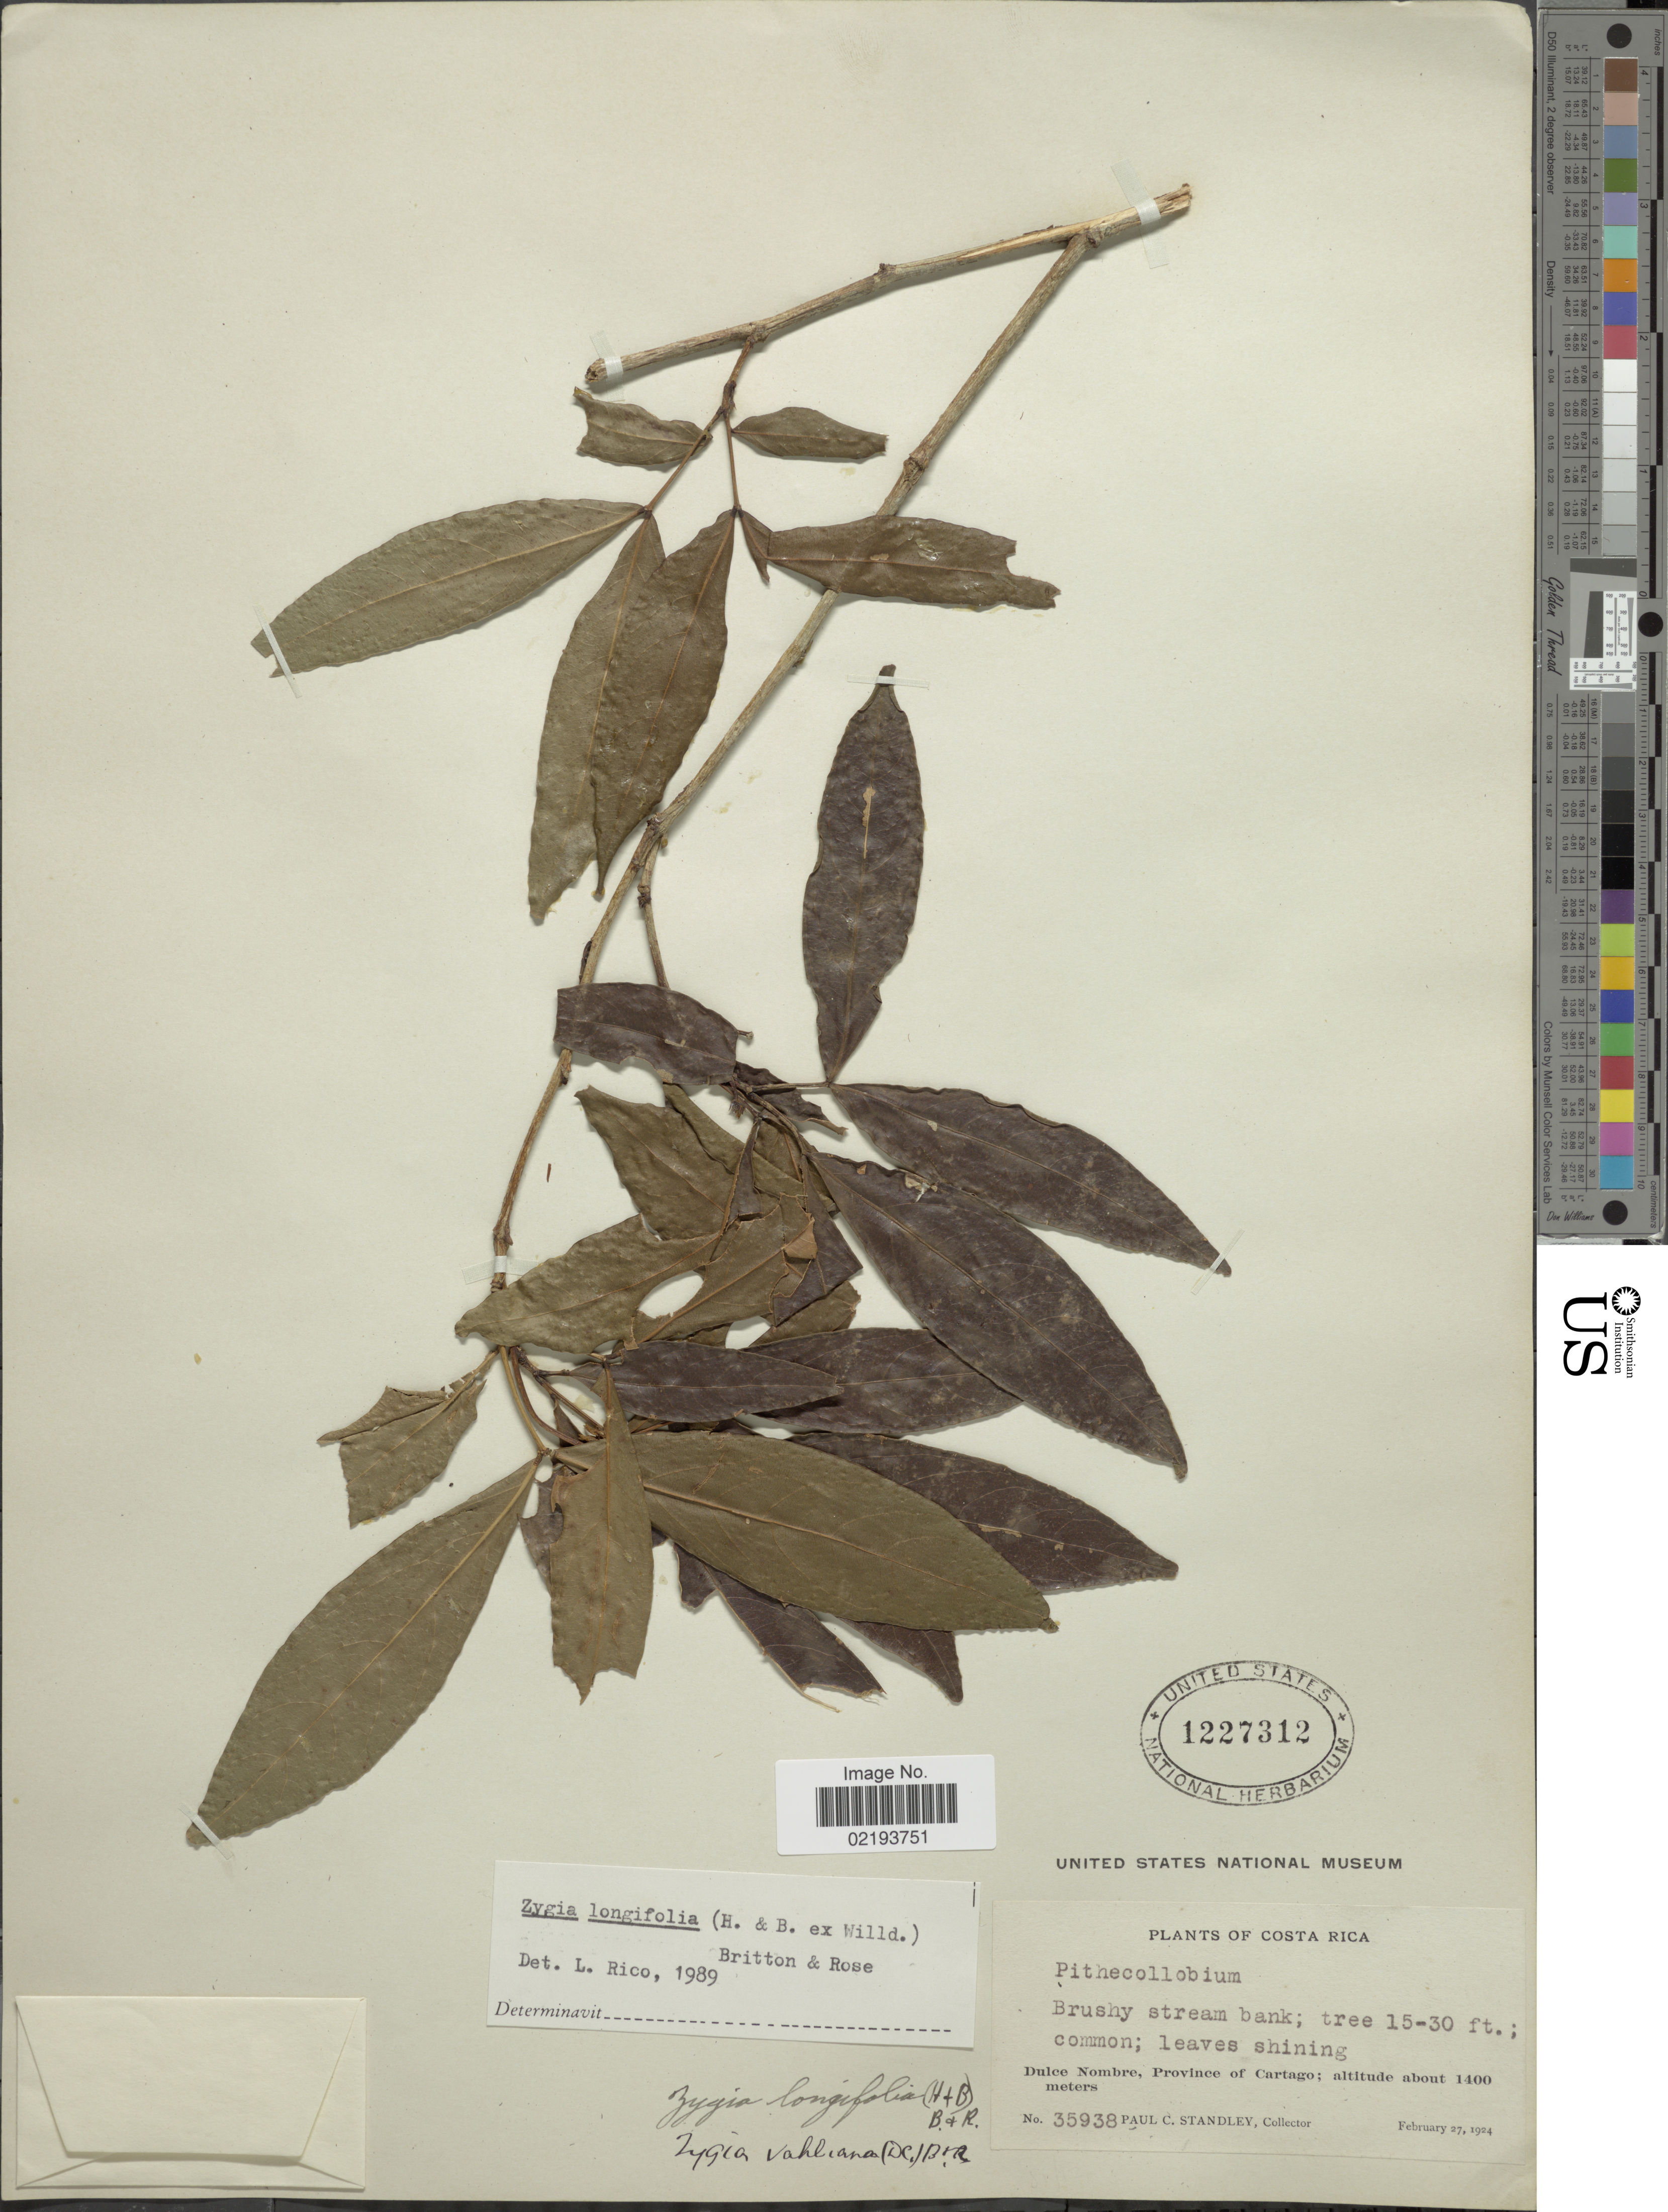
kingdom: Plantae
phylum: Tracheophyta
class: Magnoliopsida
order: Fabales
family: Fabaceae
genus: Zygia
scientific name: Zygia longifolia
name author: (Willd.) Britton & Rose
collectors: P. C. Standley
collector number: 35938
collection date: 1924-02-27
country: Costa Rica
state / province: Cartago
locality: Brushy stream bank; Dulce Nombre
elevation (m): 1400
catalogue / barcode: US 1227312